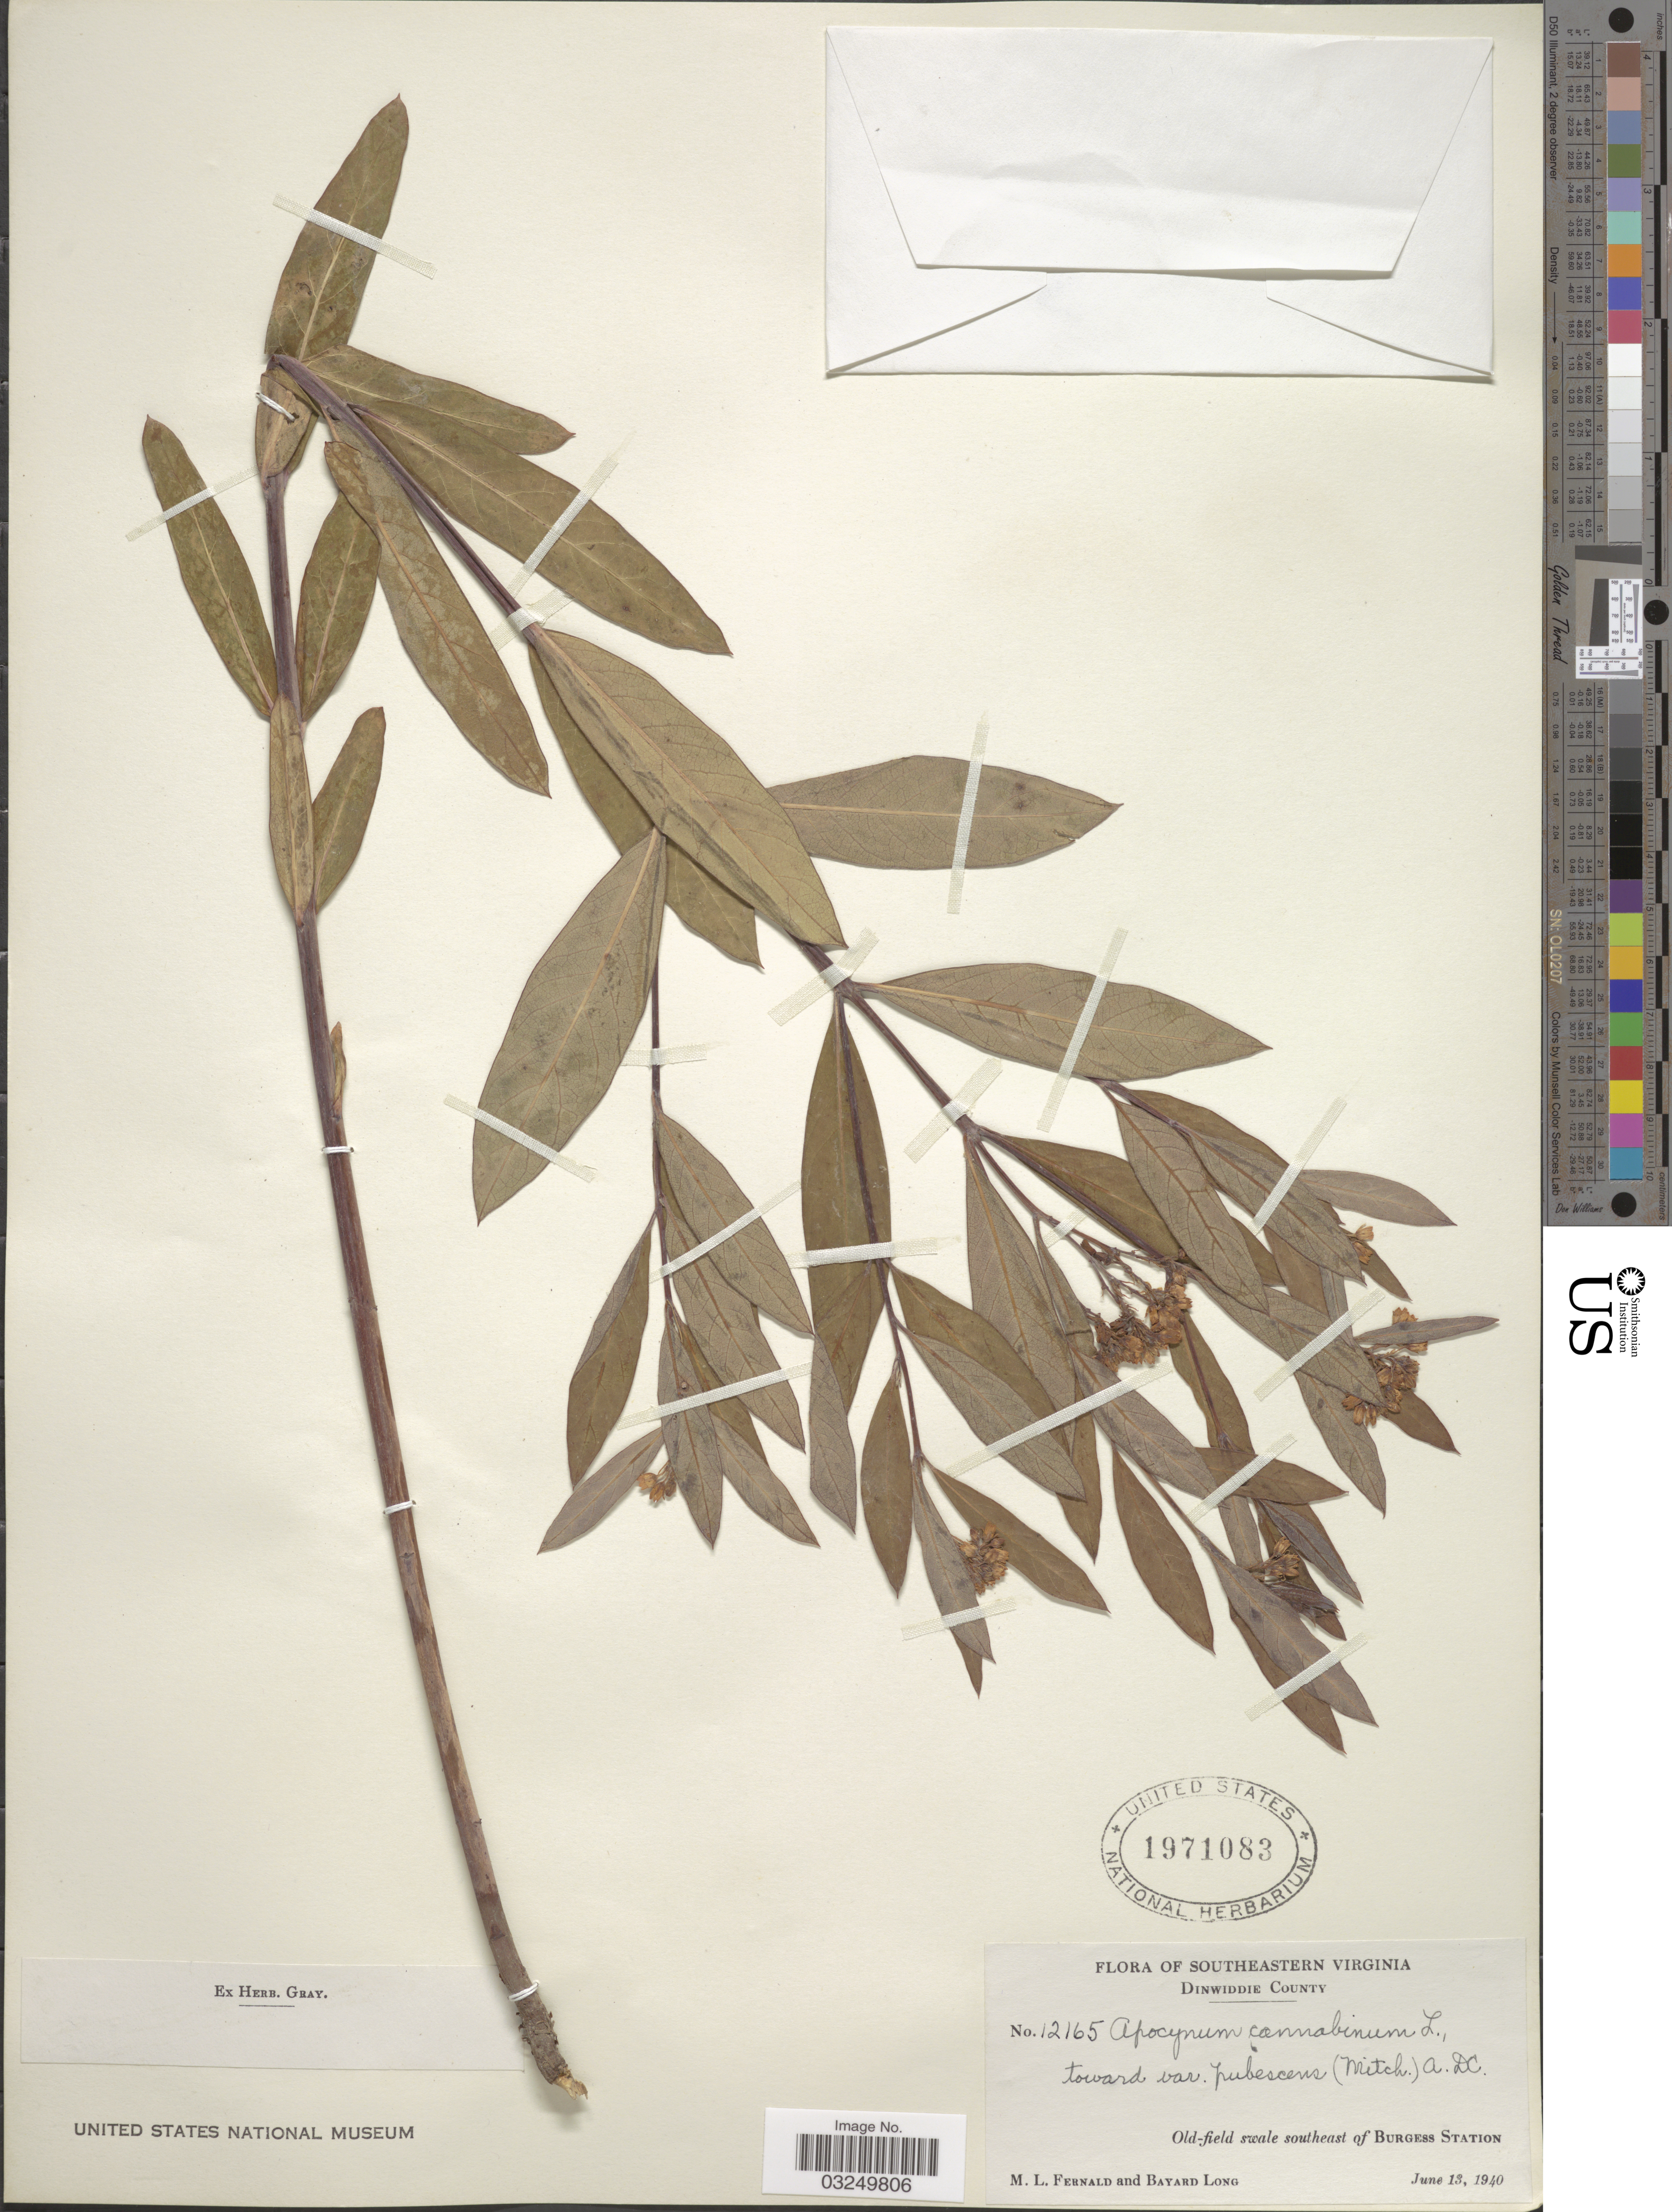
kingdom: Plantae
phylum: Tracheophyta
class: Magnoliopsida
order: Gentianales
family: Apocynaceae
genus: Apocynum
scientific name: Apocynum cannabinum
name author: L.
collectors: M. L. Fernald & B. Long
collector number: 12165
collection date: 1940-06-13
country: United States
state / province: Virginia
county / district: Dinwiddie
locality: Southeastern Virginia. Dinwiddie County. Old-field swale southeast of Burgess Station.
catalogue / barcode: US 1971083